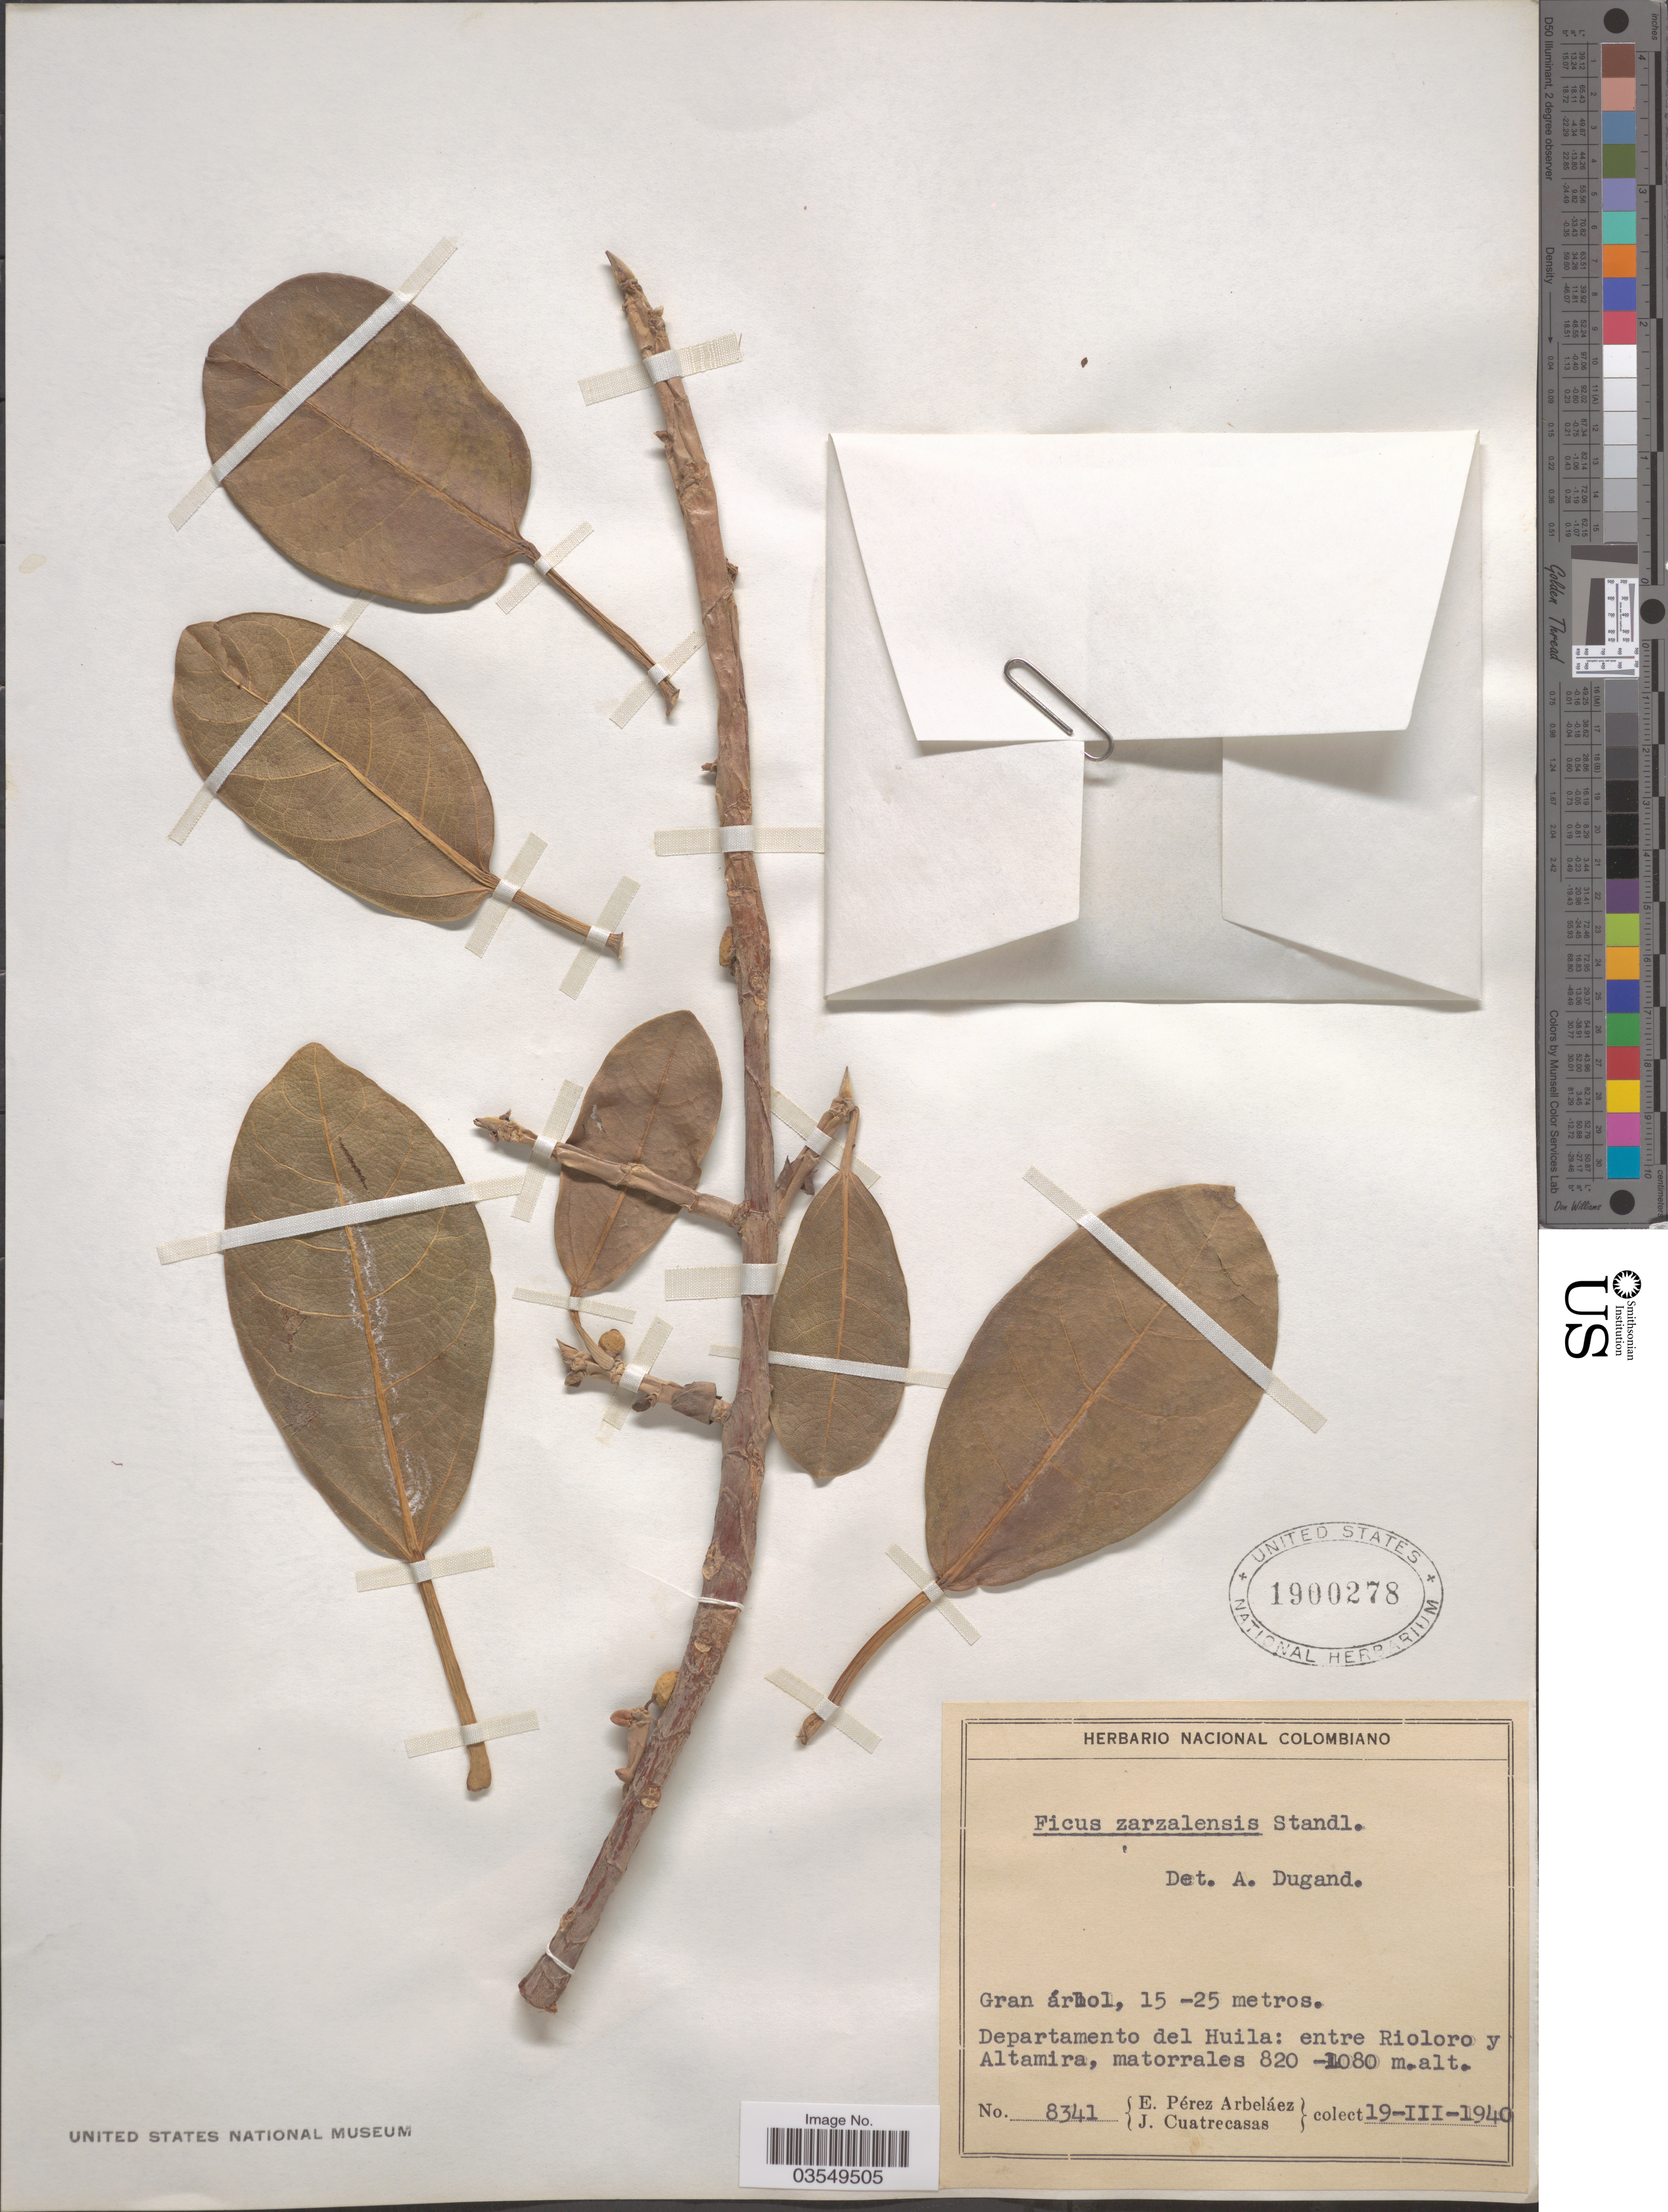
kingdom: Plantae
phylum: Tracheophyta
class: Magnoliopsida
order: Rosales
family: Moraceae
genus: Ficus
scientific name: Ficus zarzalensis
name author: Standl.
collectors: E. Pérez Arbeláez & J. Cuatrecasas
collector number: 8341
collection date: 1940-03-19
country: Colombia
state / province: Huila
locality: Departamento del Huila: Entre Rioloro y Altamira, matorrales.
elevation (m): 820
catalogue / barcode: US 1900278